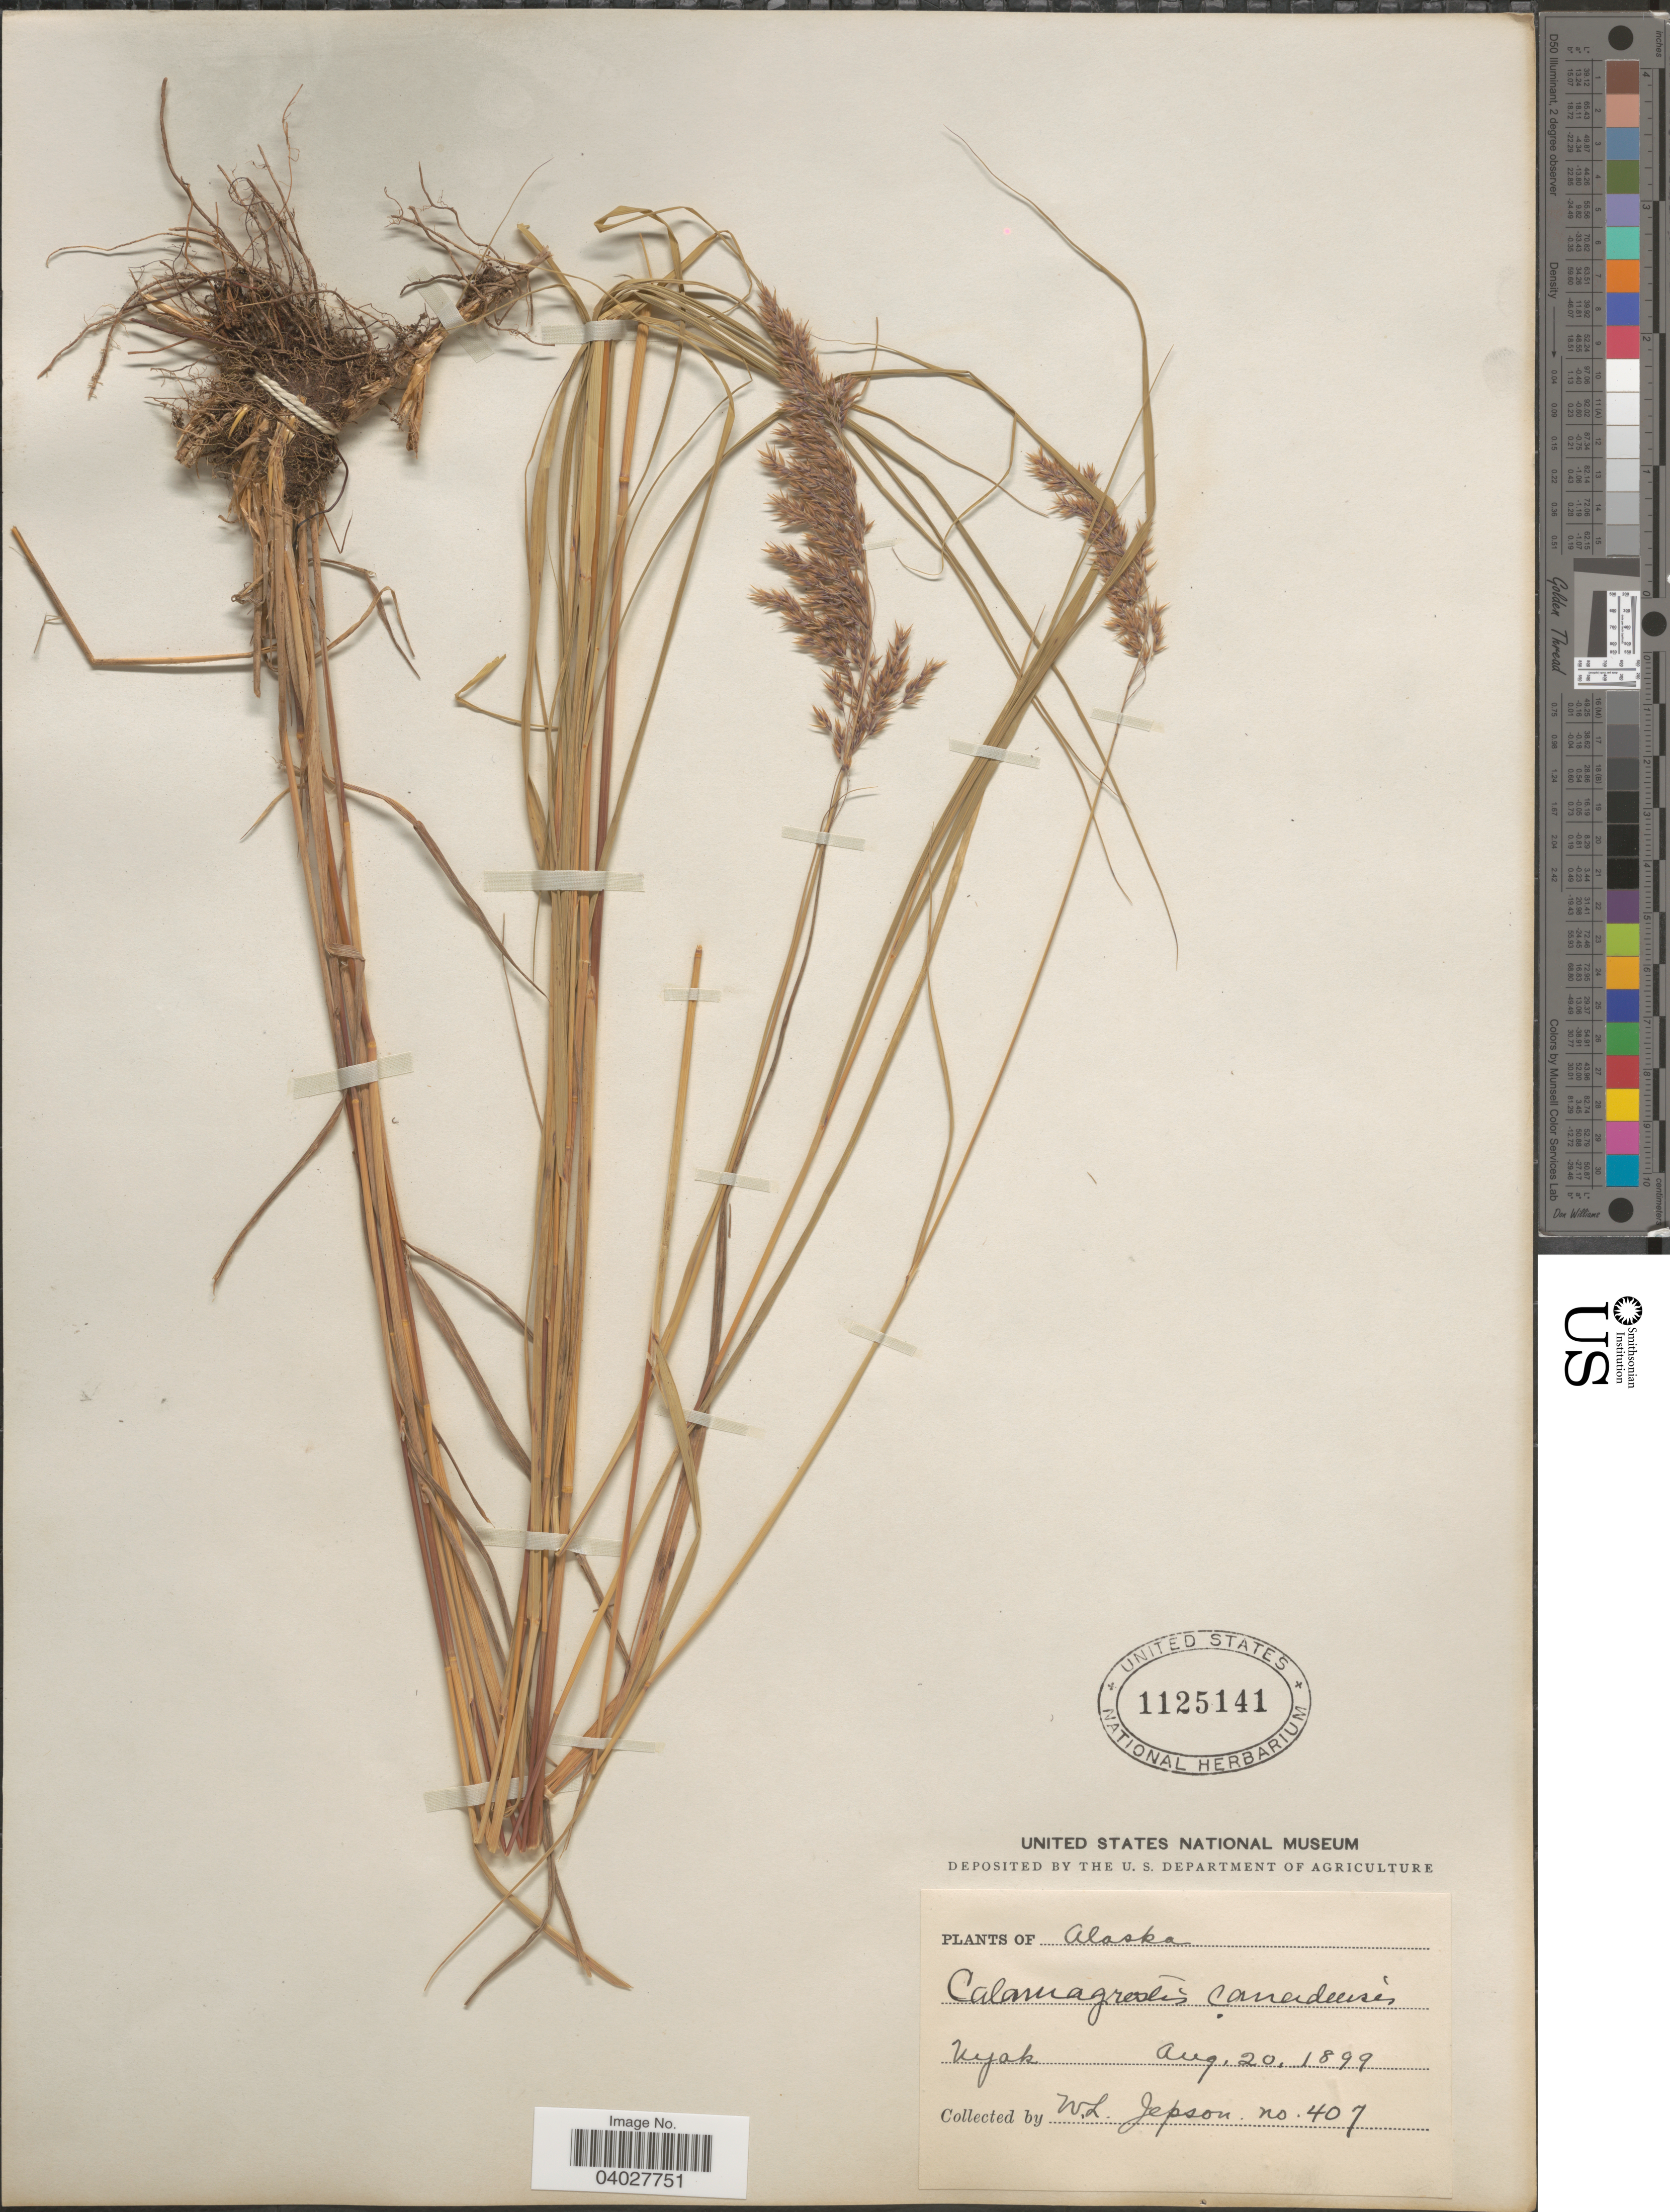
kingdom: Plantae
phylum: Tracheophyta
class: Liliopsida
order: Poales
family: Poaceae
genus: Calamagrostis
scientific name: Calamagrostis canadensis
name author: (Michx.) P. Beauv.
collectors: W. L. Jepson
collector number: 407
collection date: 1899-08-20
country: United States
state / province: Alaska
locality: Nyak.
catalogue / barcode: US 1125141